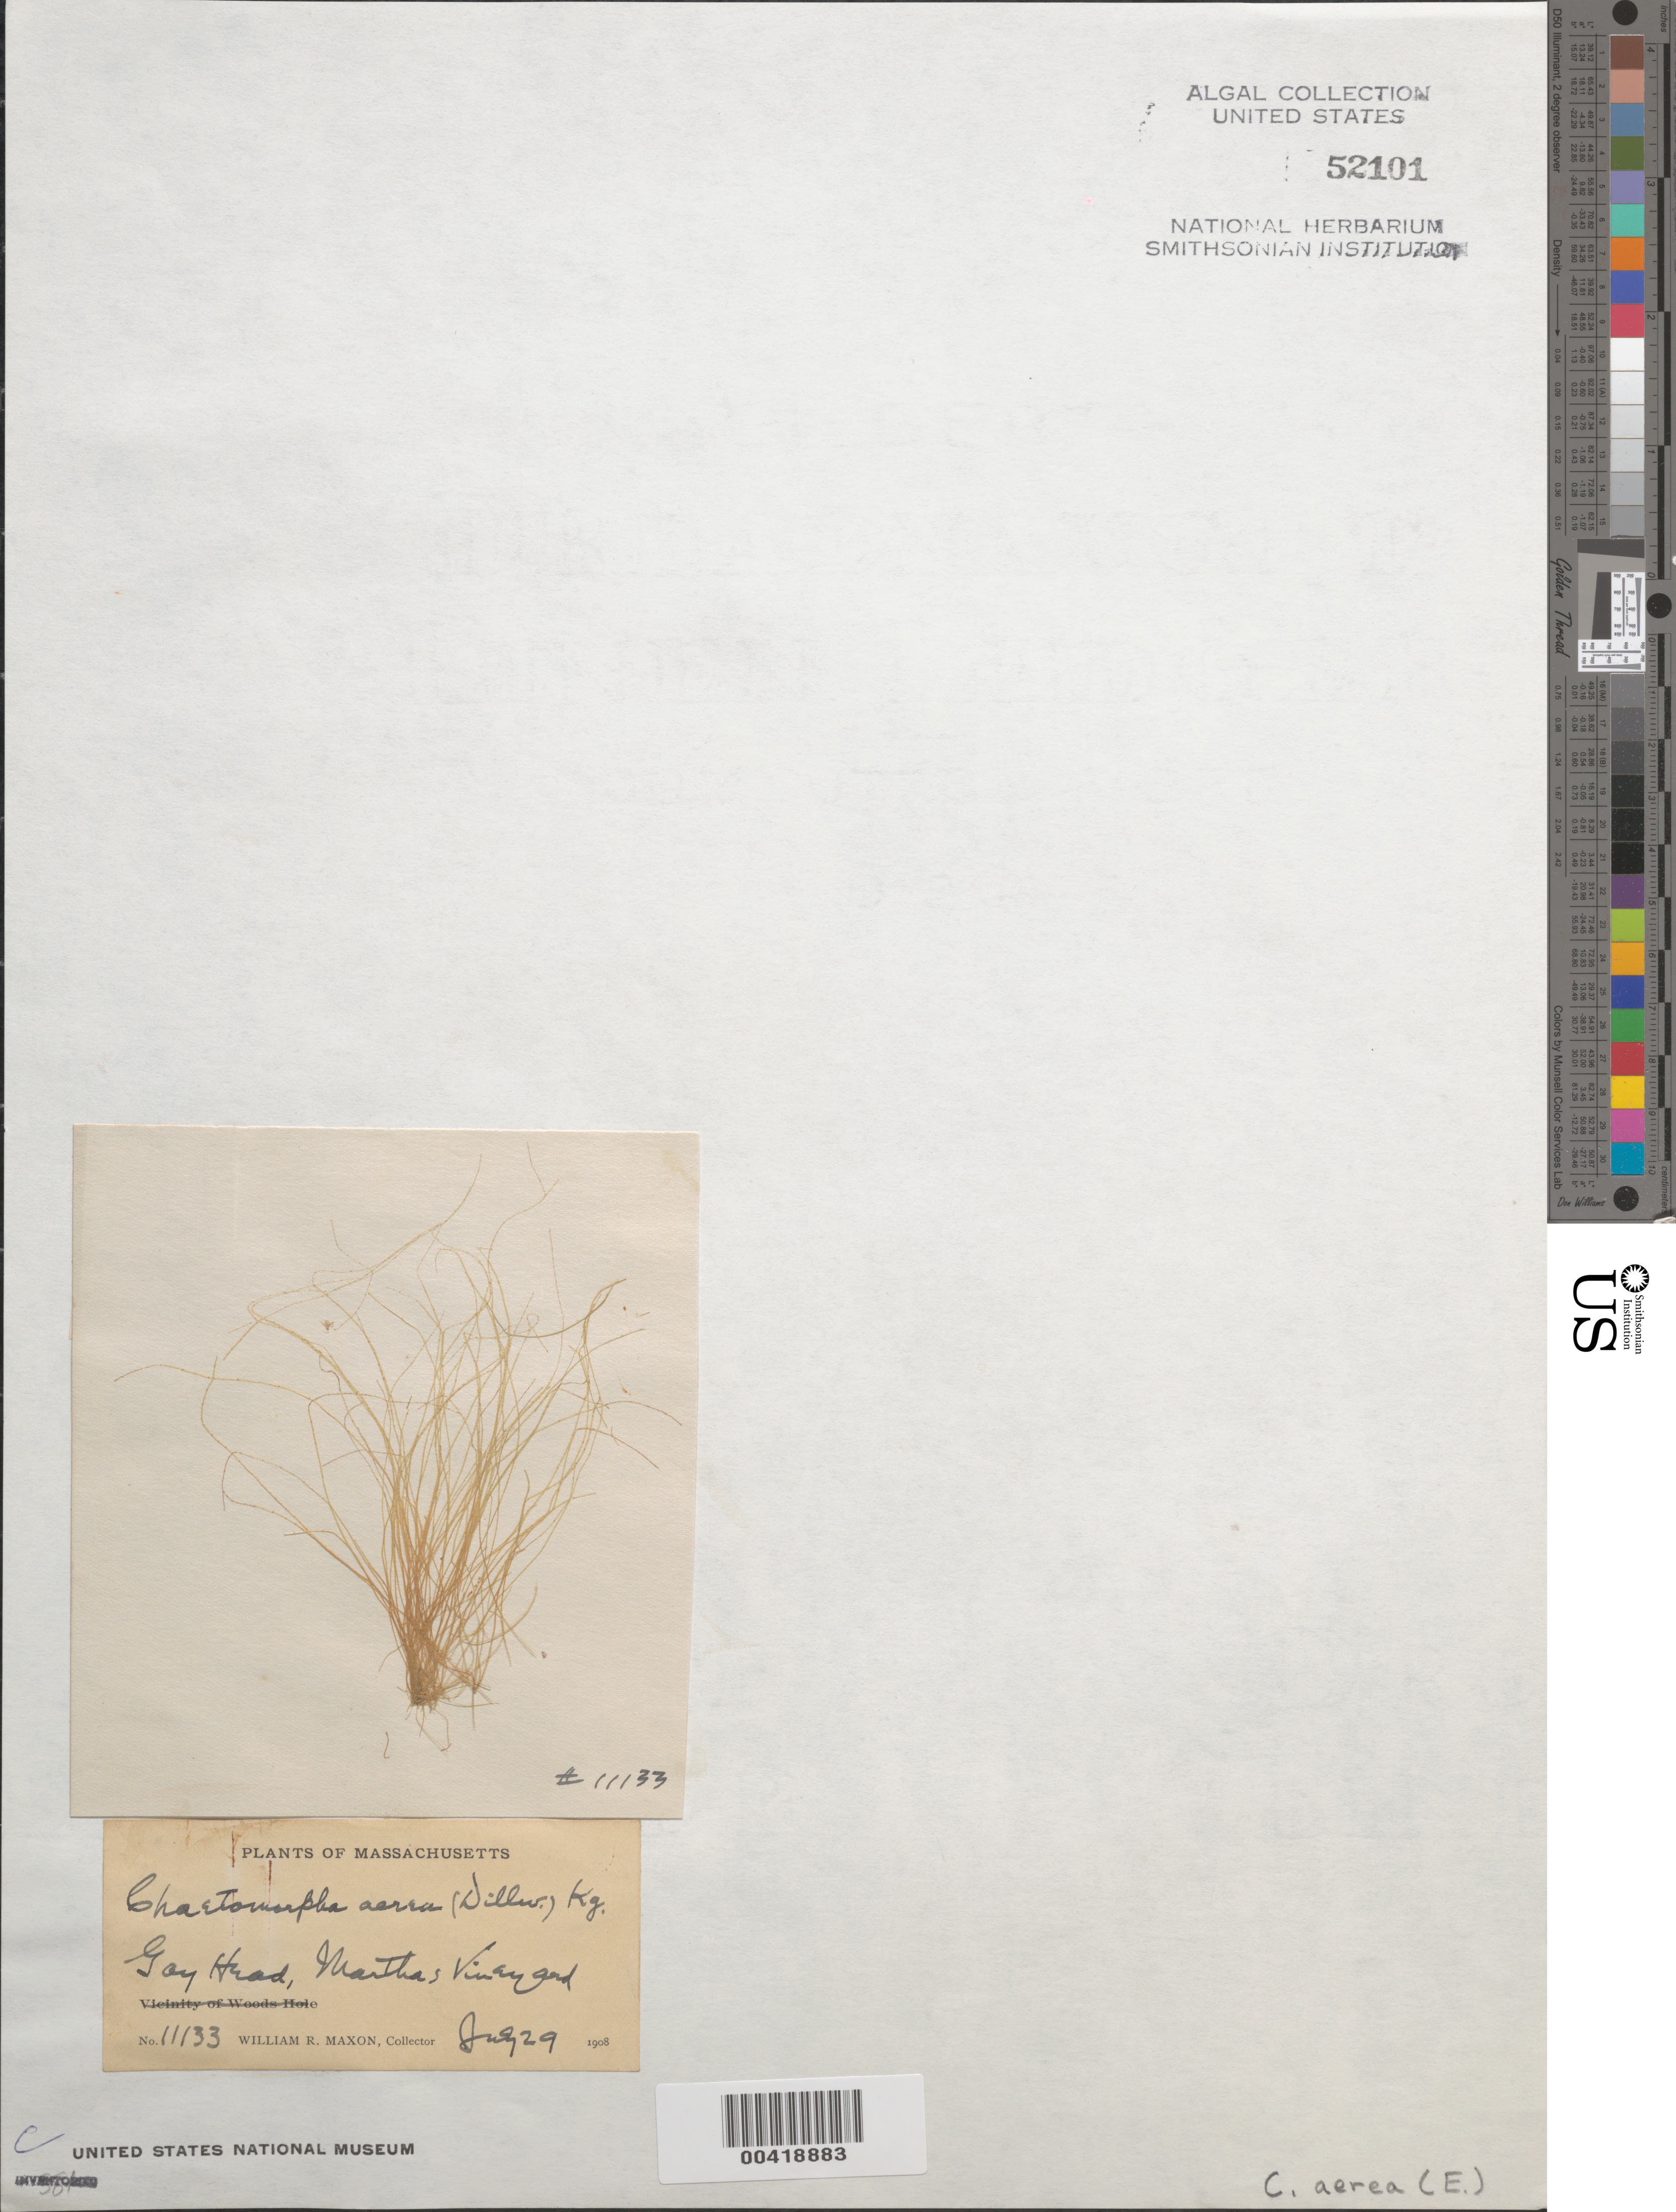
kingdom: Plantae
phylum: Chlorophyta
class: Ulvophyceae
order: Cladophorales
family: Cladophoraceae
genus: Chaetomorpha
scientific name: Chaetomorpha aerea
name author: (Dillwyn) Kütz.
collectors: W. R. Maxon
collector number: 11133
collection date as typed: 29 Jul 1908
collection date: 1908-07-29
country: United States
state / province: Massachusetts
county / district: Dukes County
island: Martha's Vineyard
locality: Gay Head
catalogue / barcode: US 52101